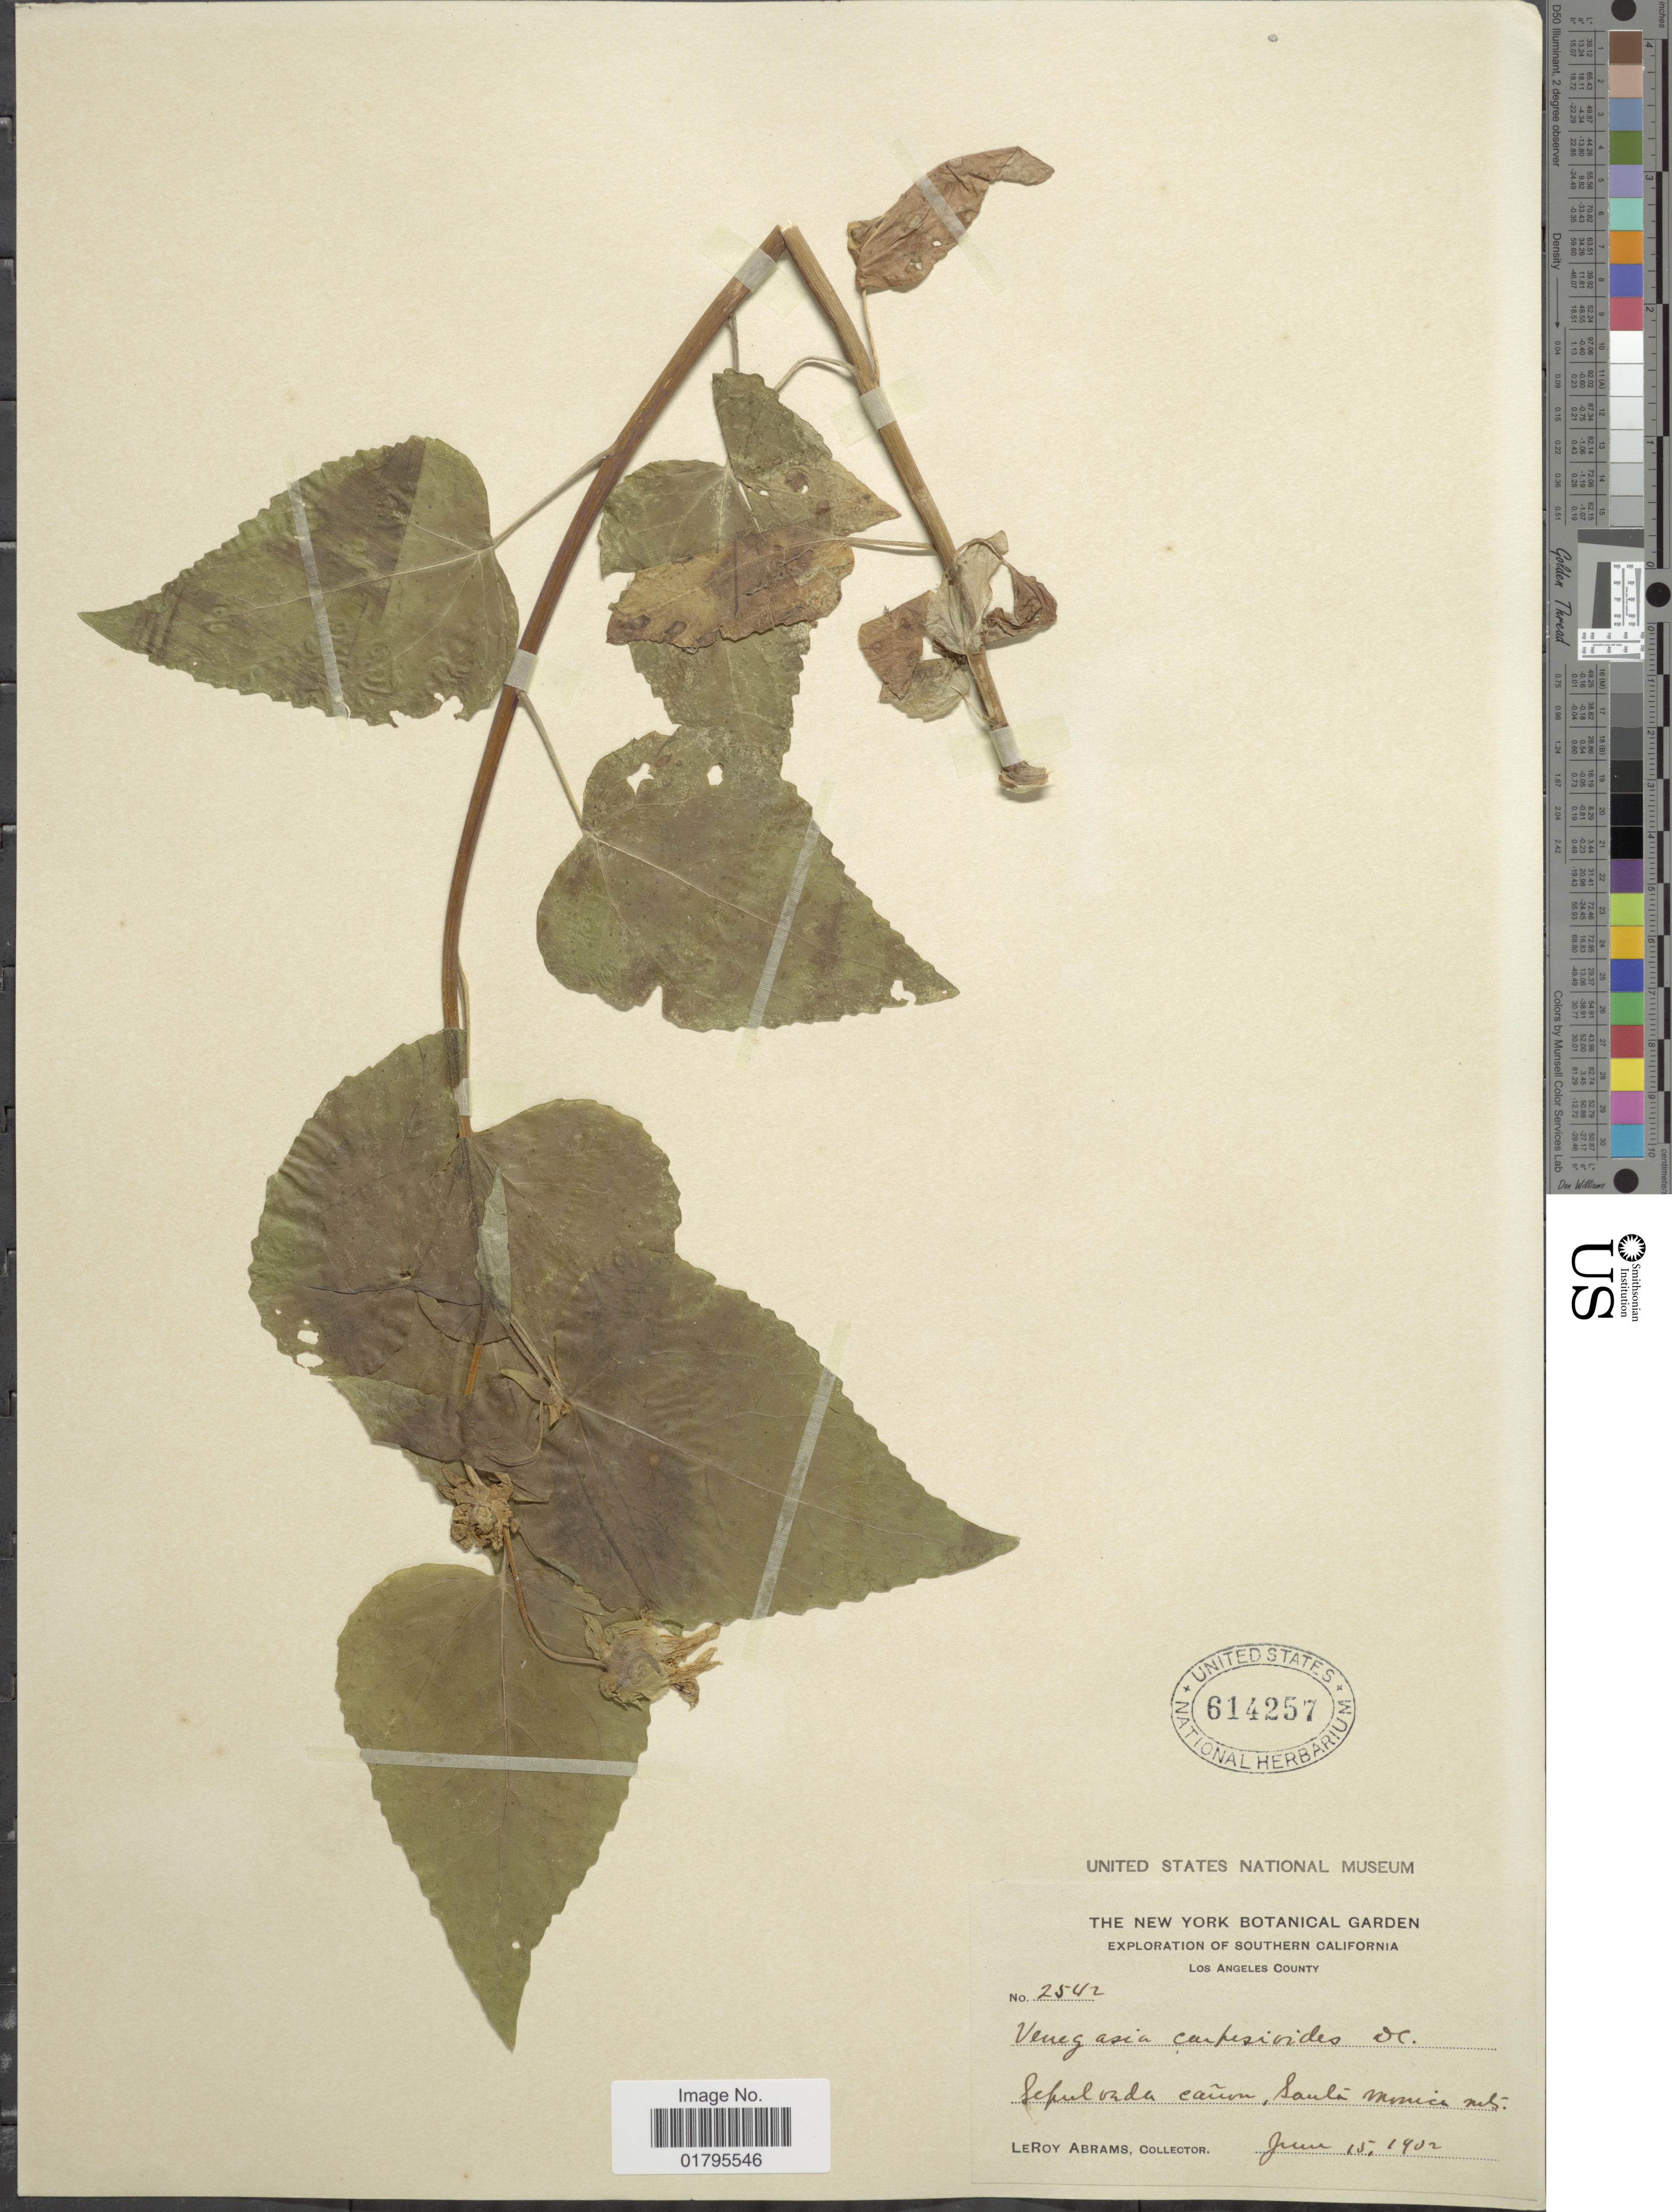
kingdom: Plantae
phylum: Tracheophyta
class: Magnoliopsida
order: Asterales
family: Asteraceae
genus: Venegasia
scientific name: Venegasia carpesioides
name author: DC.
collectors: L. Abrams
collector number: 2542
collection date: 1902-06-15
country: United States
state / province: California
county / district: Los Angeles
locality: Southern California, Los Angeles County, Sepuloada canon, Santa Monica Mts.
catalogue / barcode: US 614257